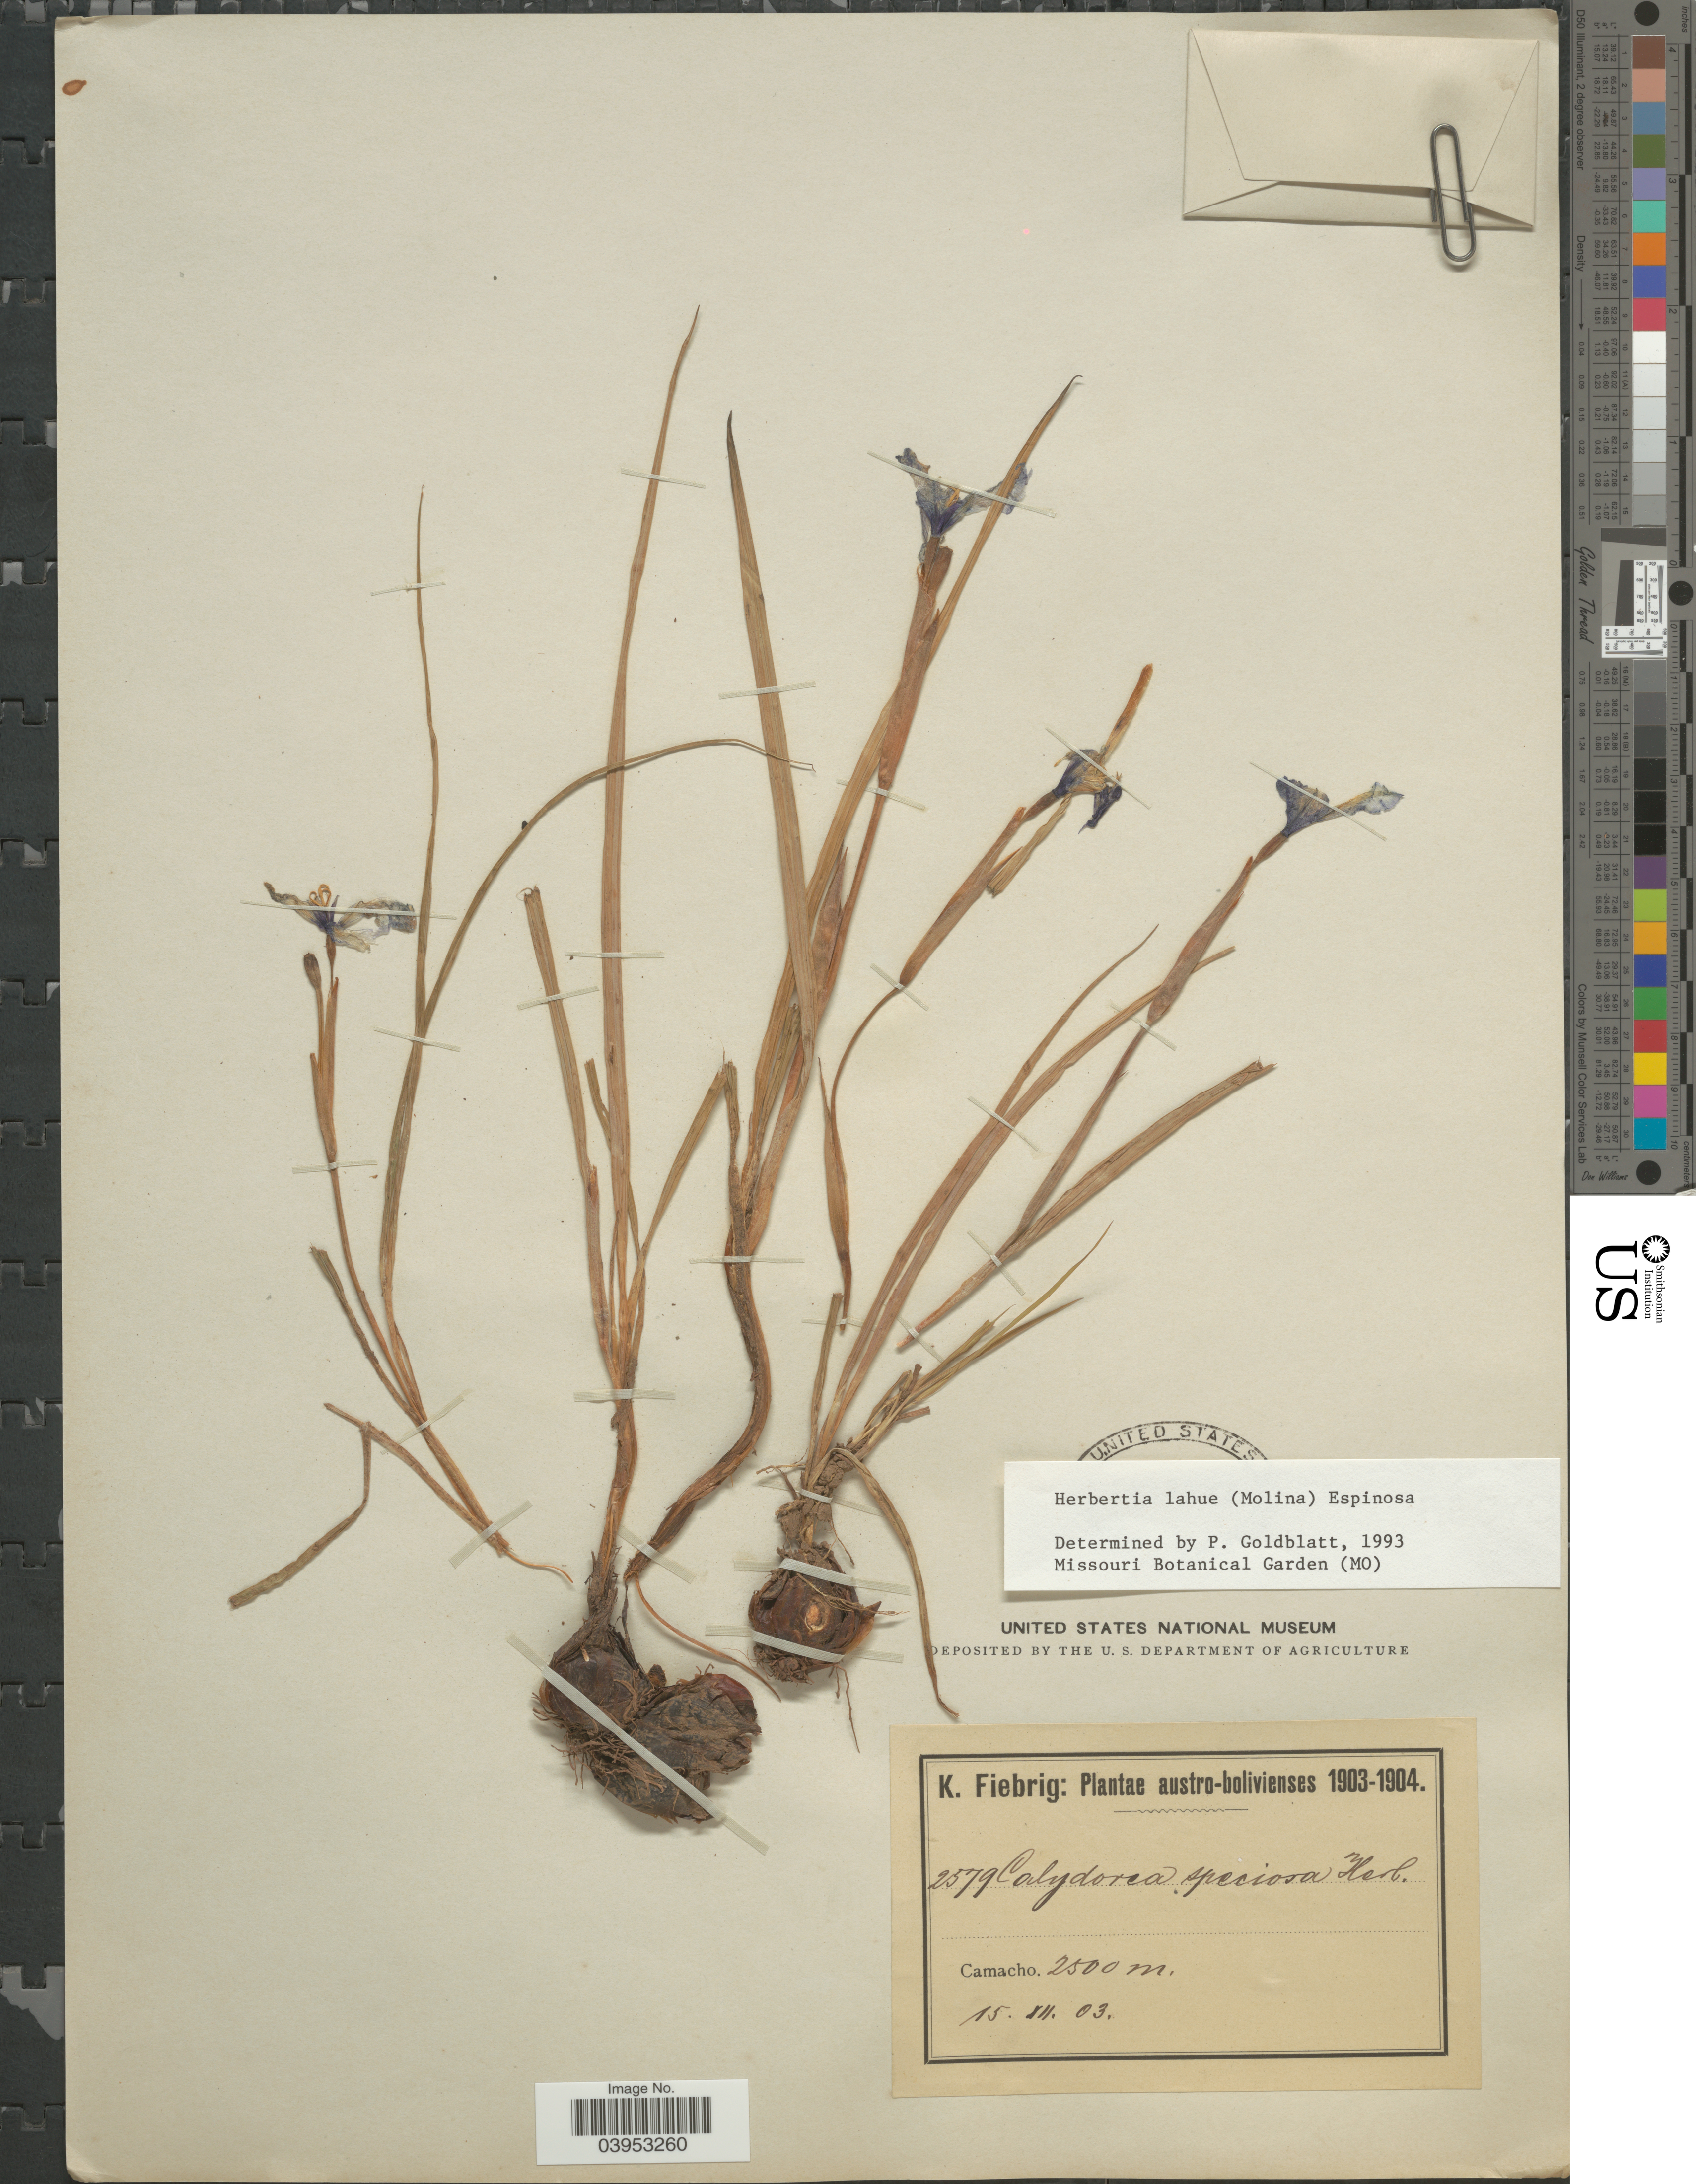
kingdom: Plantae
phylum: Tracheophyta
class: Liliopsida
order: Asparagales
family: Iridaceae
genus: Herbertia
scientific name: Herbertia lahue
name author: (Molina) Goldblatt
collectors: K. Fiebrig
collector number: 2579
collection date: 1903-12-15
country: Bolivia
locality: Austro-bolivienses. Camacho.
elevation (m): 2500